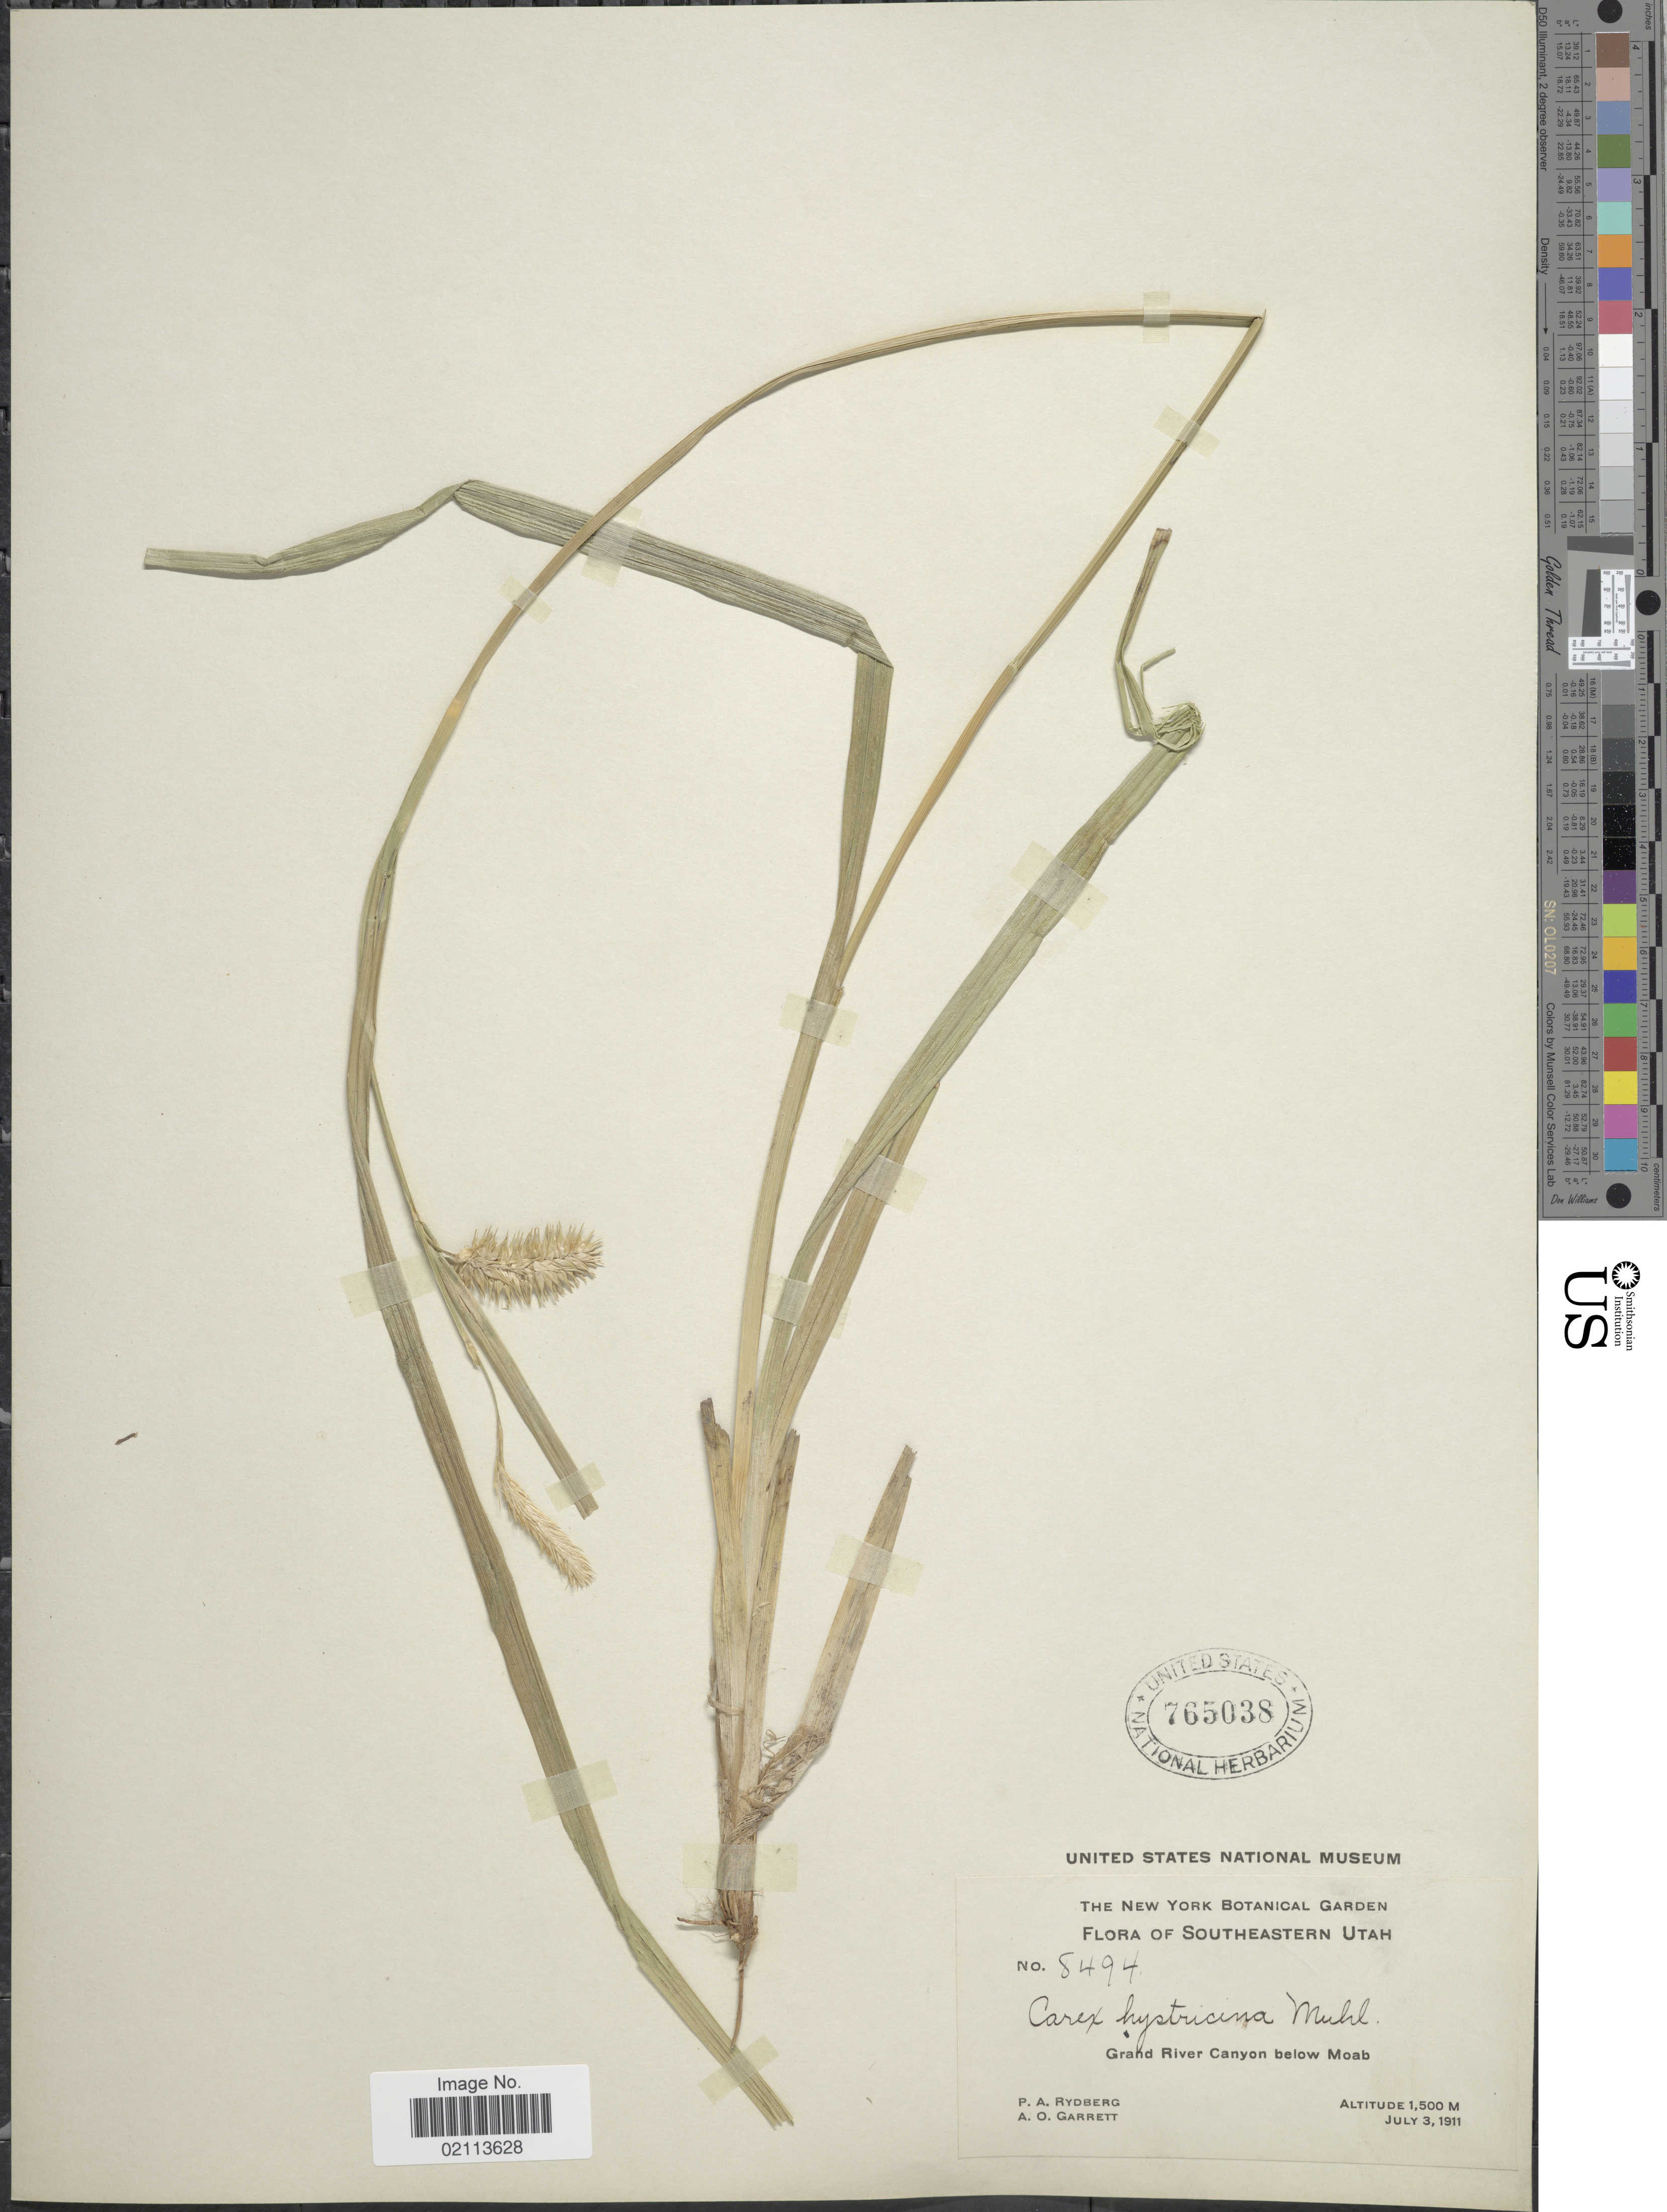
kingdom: Plantae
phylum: Tracheophyta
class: Liliopsida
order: Poales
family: Cyperaceae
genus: Carex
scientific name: Carex hystericina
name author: Muhl. ex Willd.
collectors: P. A. Rydberg & A. O. Garrett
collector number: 8494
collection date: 1911-07-03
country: United States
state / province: Utah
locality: Southeastern Utah, Grand river Canyon below Moab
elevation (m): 1500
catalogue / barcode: US 765038